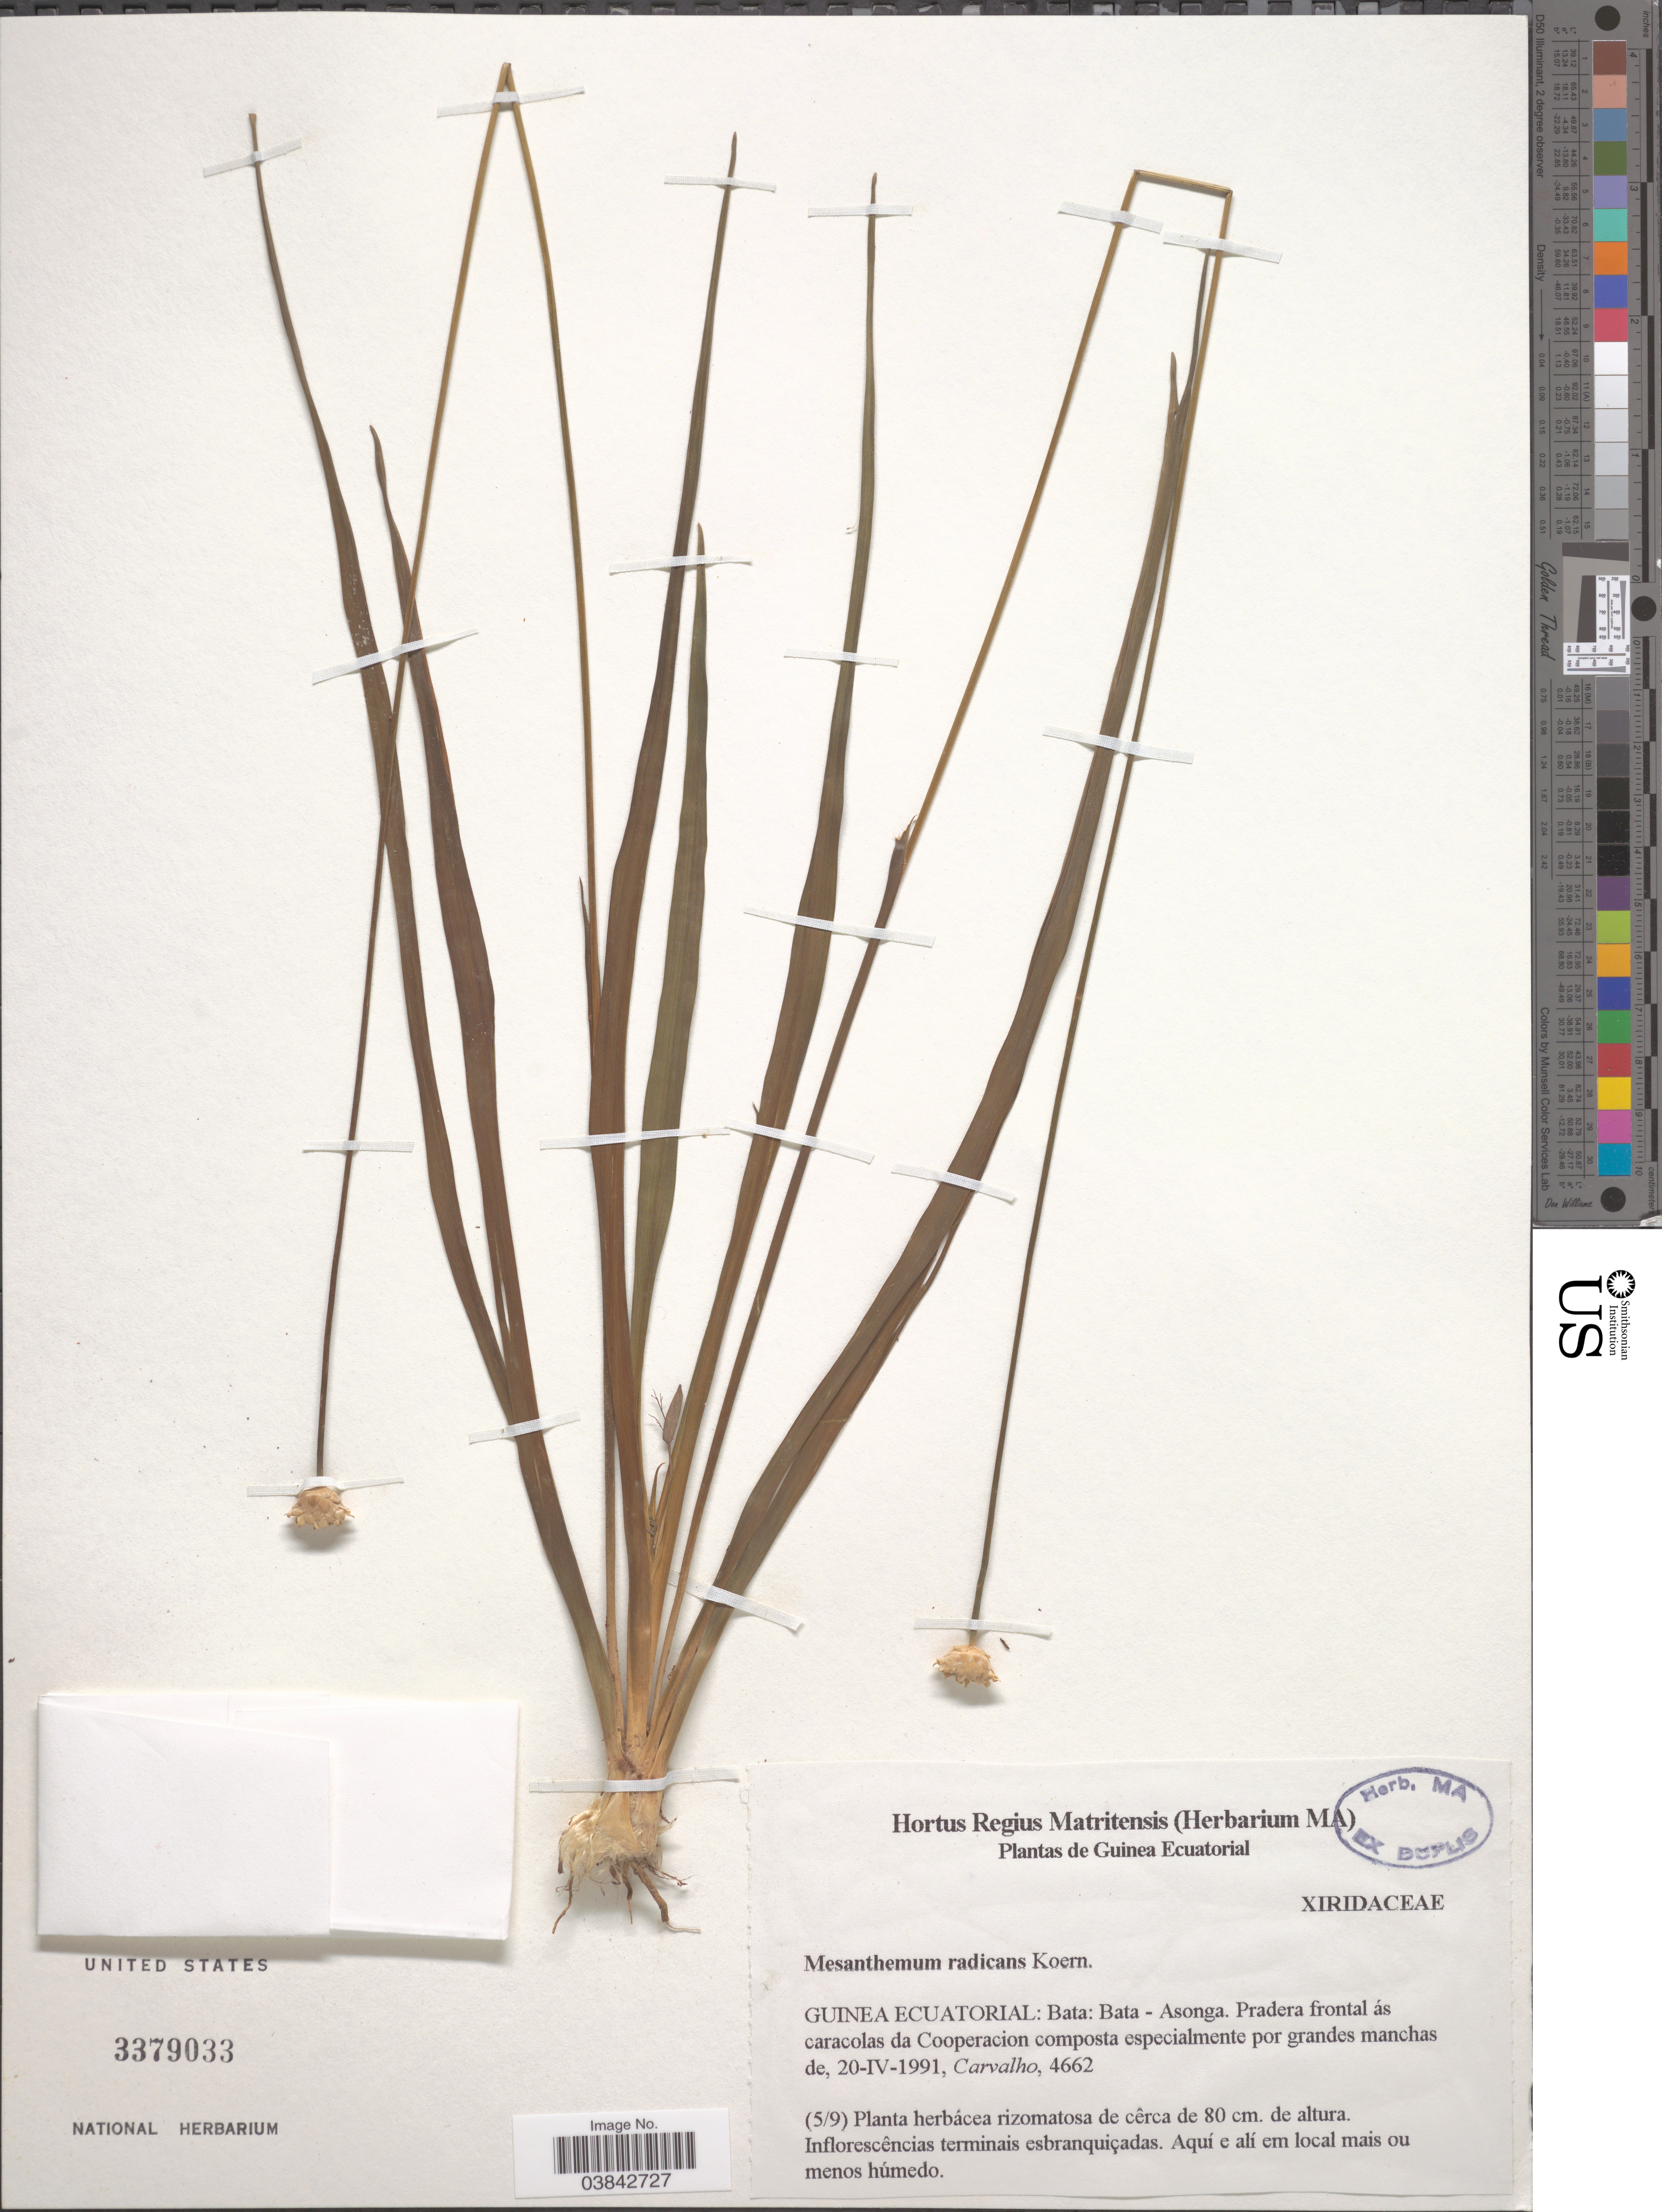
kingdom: Plantae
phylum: Tracheophyta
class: Liliopsida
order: Poales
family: Eriocaulaceae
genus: Mesanthemum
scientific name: Mesanthemum radicans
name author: (Benth.) Körn.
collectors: Carvalho, --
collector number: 4662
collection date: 1991-04-20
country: Equatorial Guinea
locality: Guinea Ecuatorial: Bata: Bata - Asonga.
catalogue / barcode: US 3379033